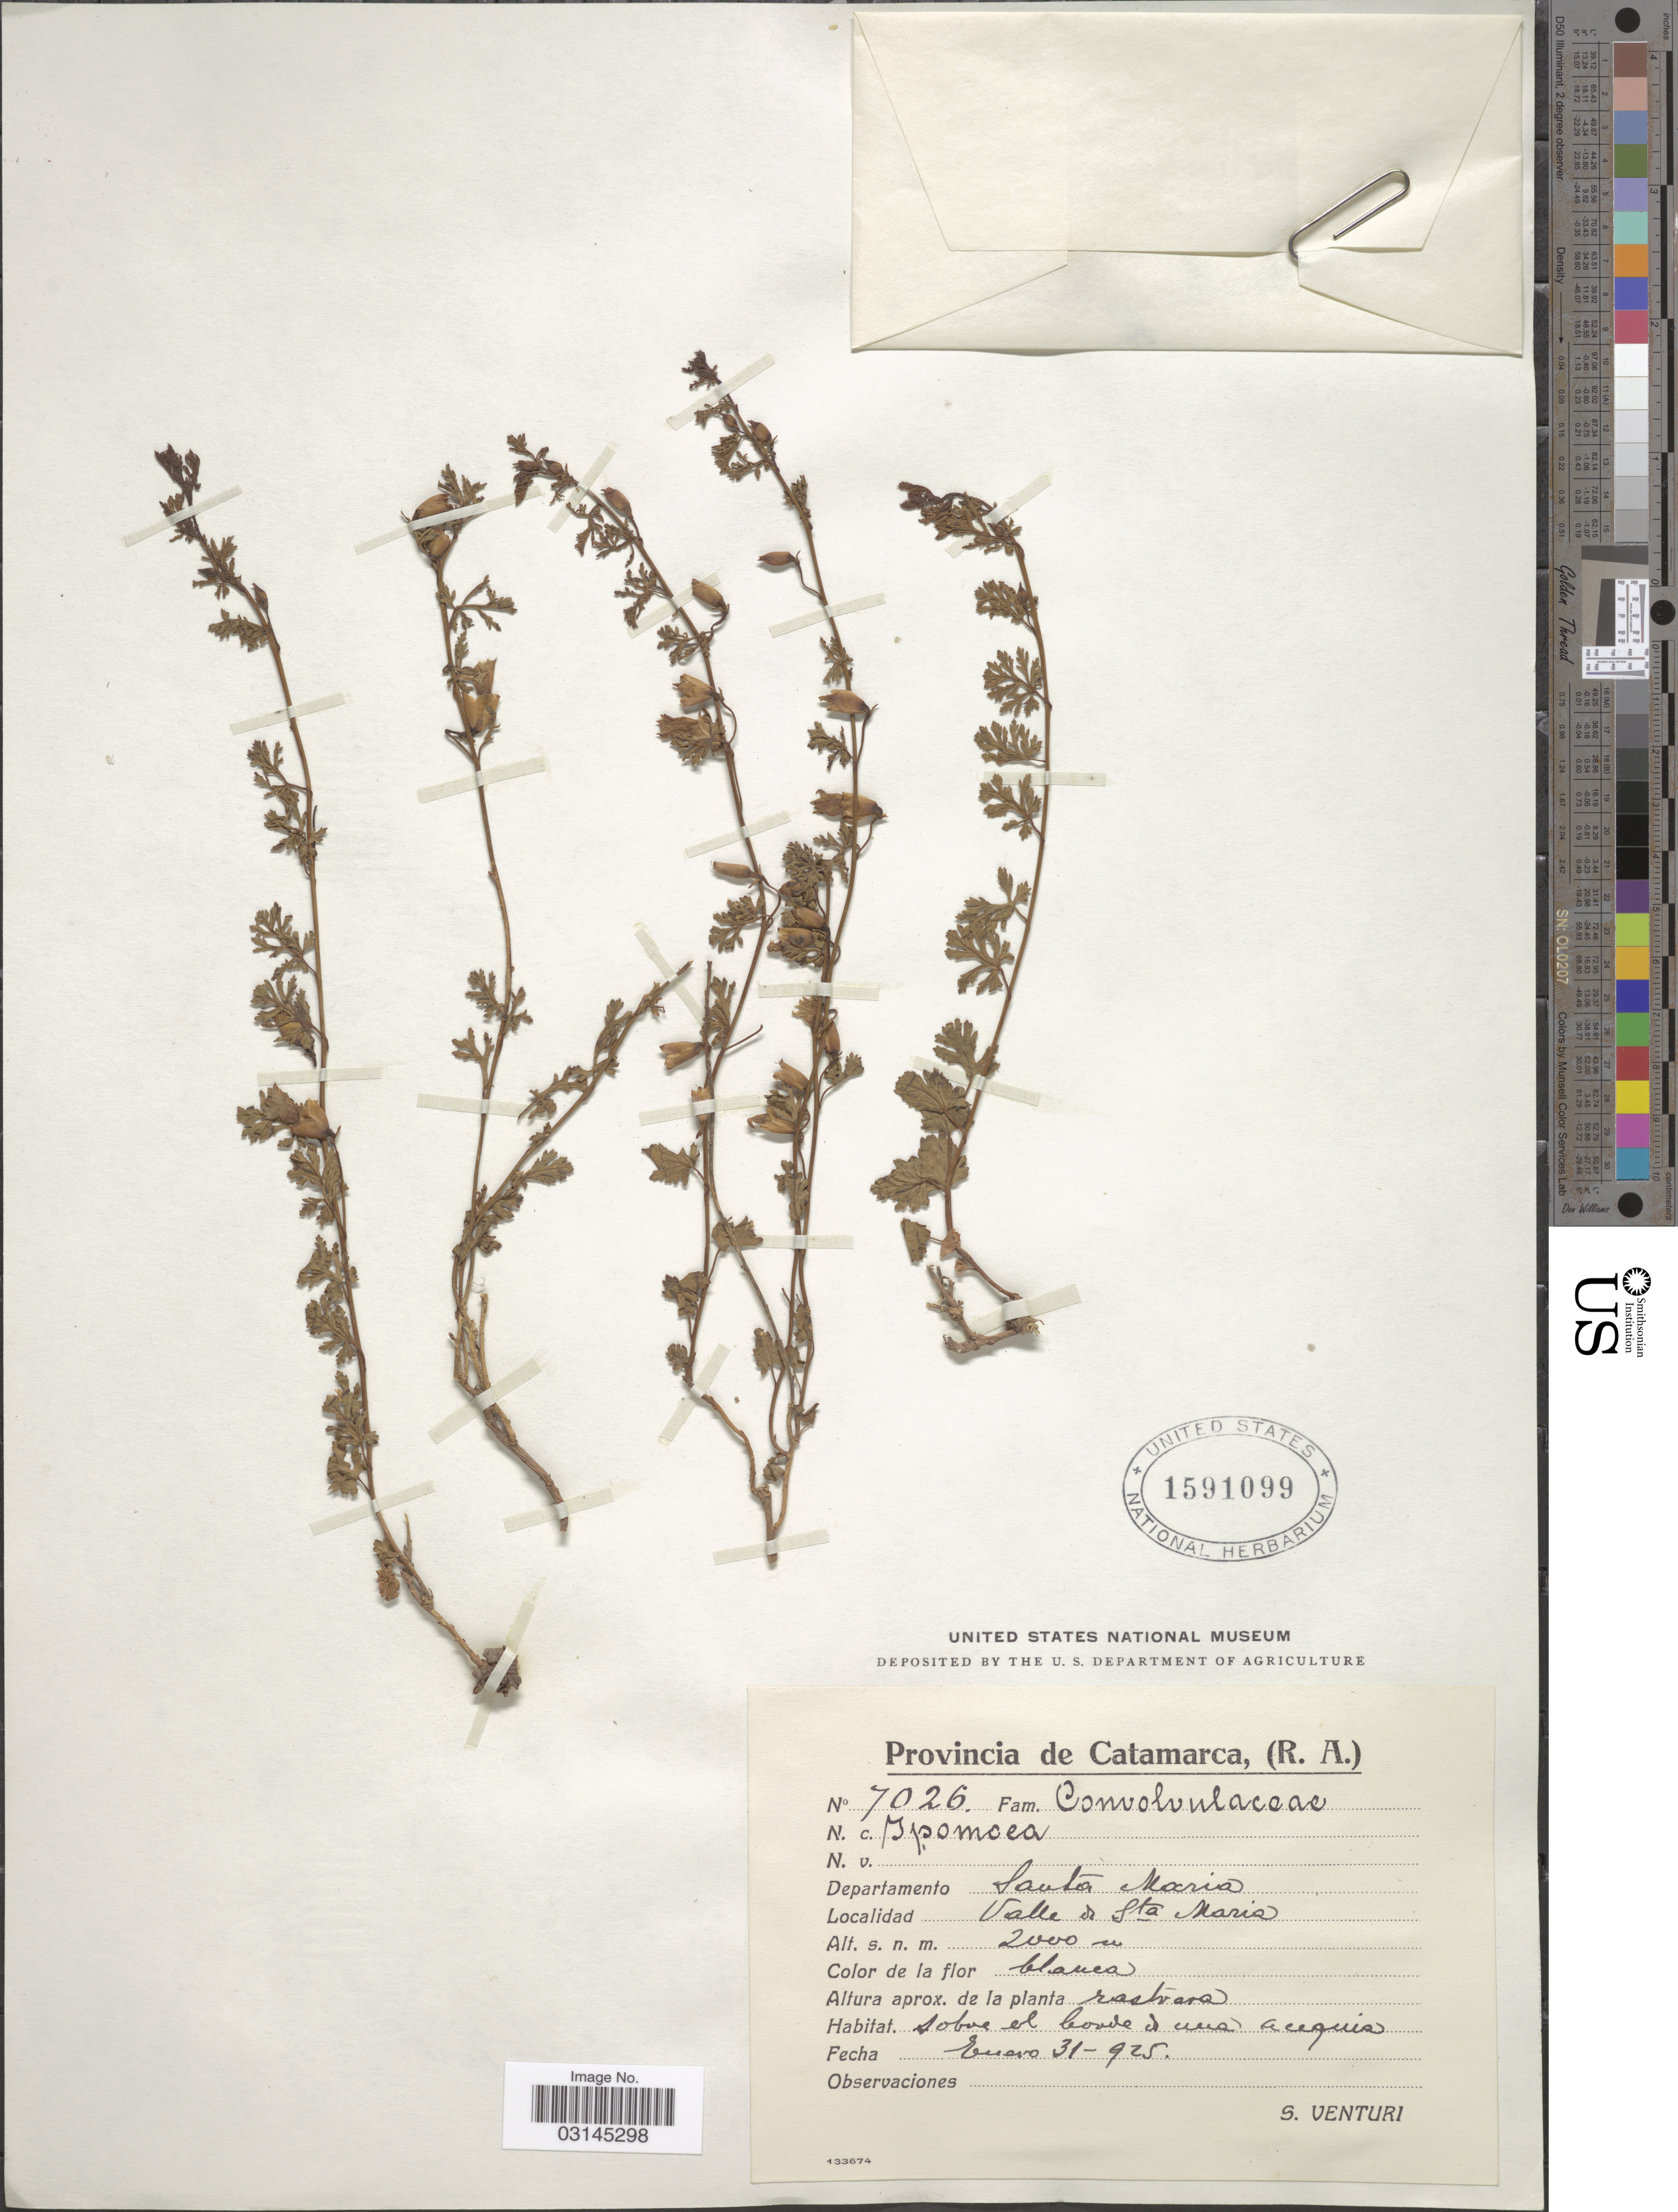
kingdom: Plantae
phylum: Tracheophyta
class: Magnoliopsida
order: Solanales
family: Convolvulaceae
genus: Convolvulus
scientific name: Convolvulus laciniatus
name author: Desr.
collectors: S. Venturi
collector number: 7026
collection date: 1925-01-31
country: Argentina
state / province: Catamarca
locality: Departamento Santa Maria, Valle de Sta Maria.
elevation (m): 2000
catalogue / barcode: US 1591099